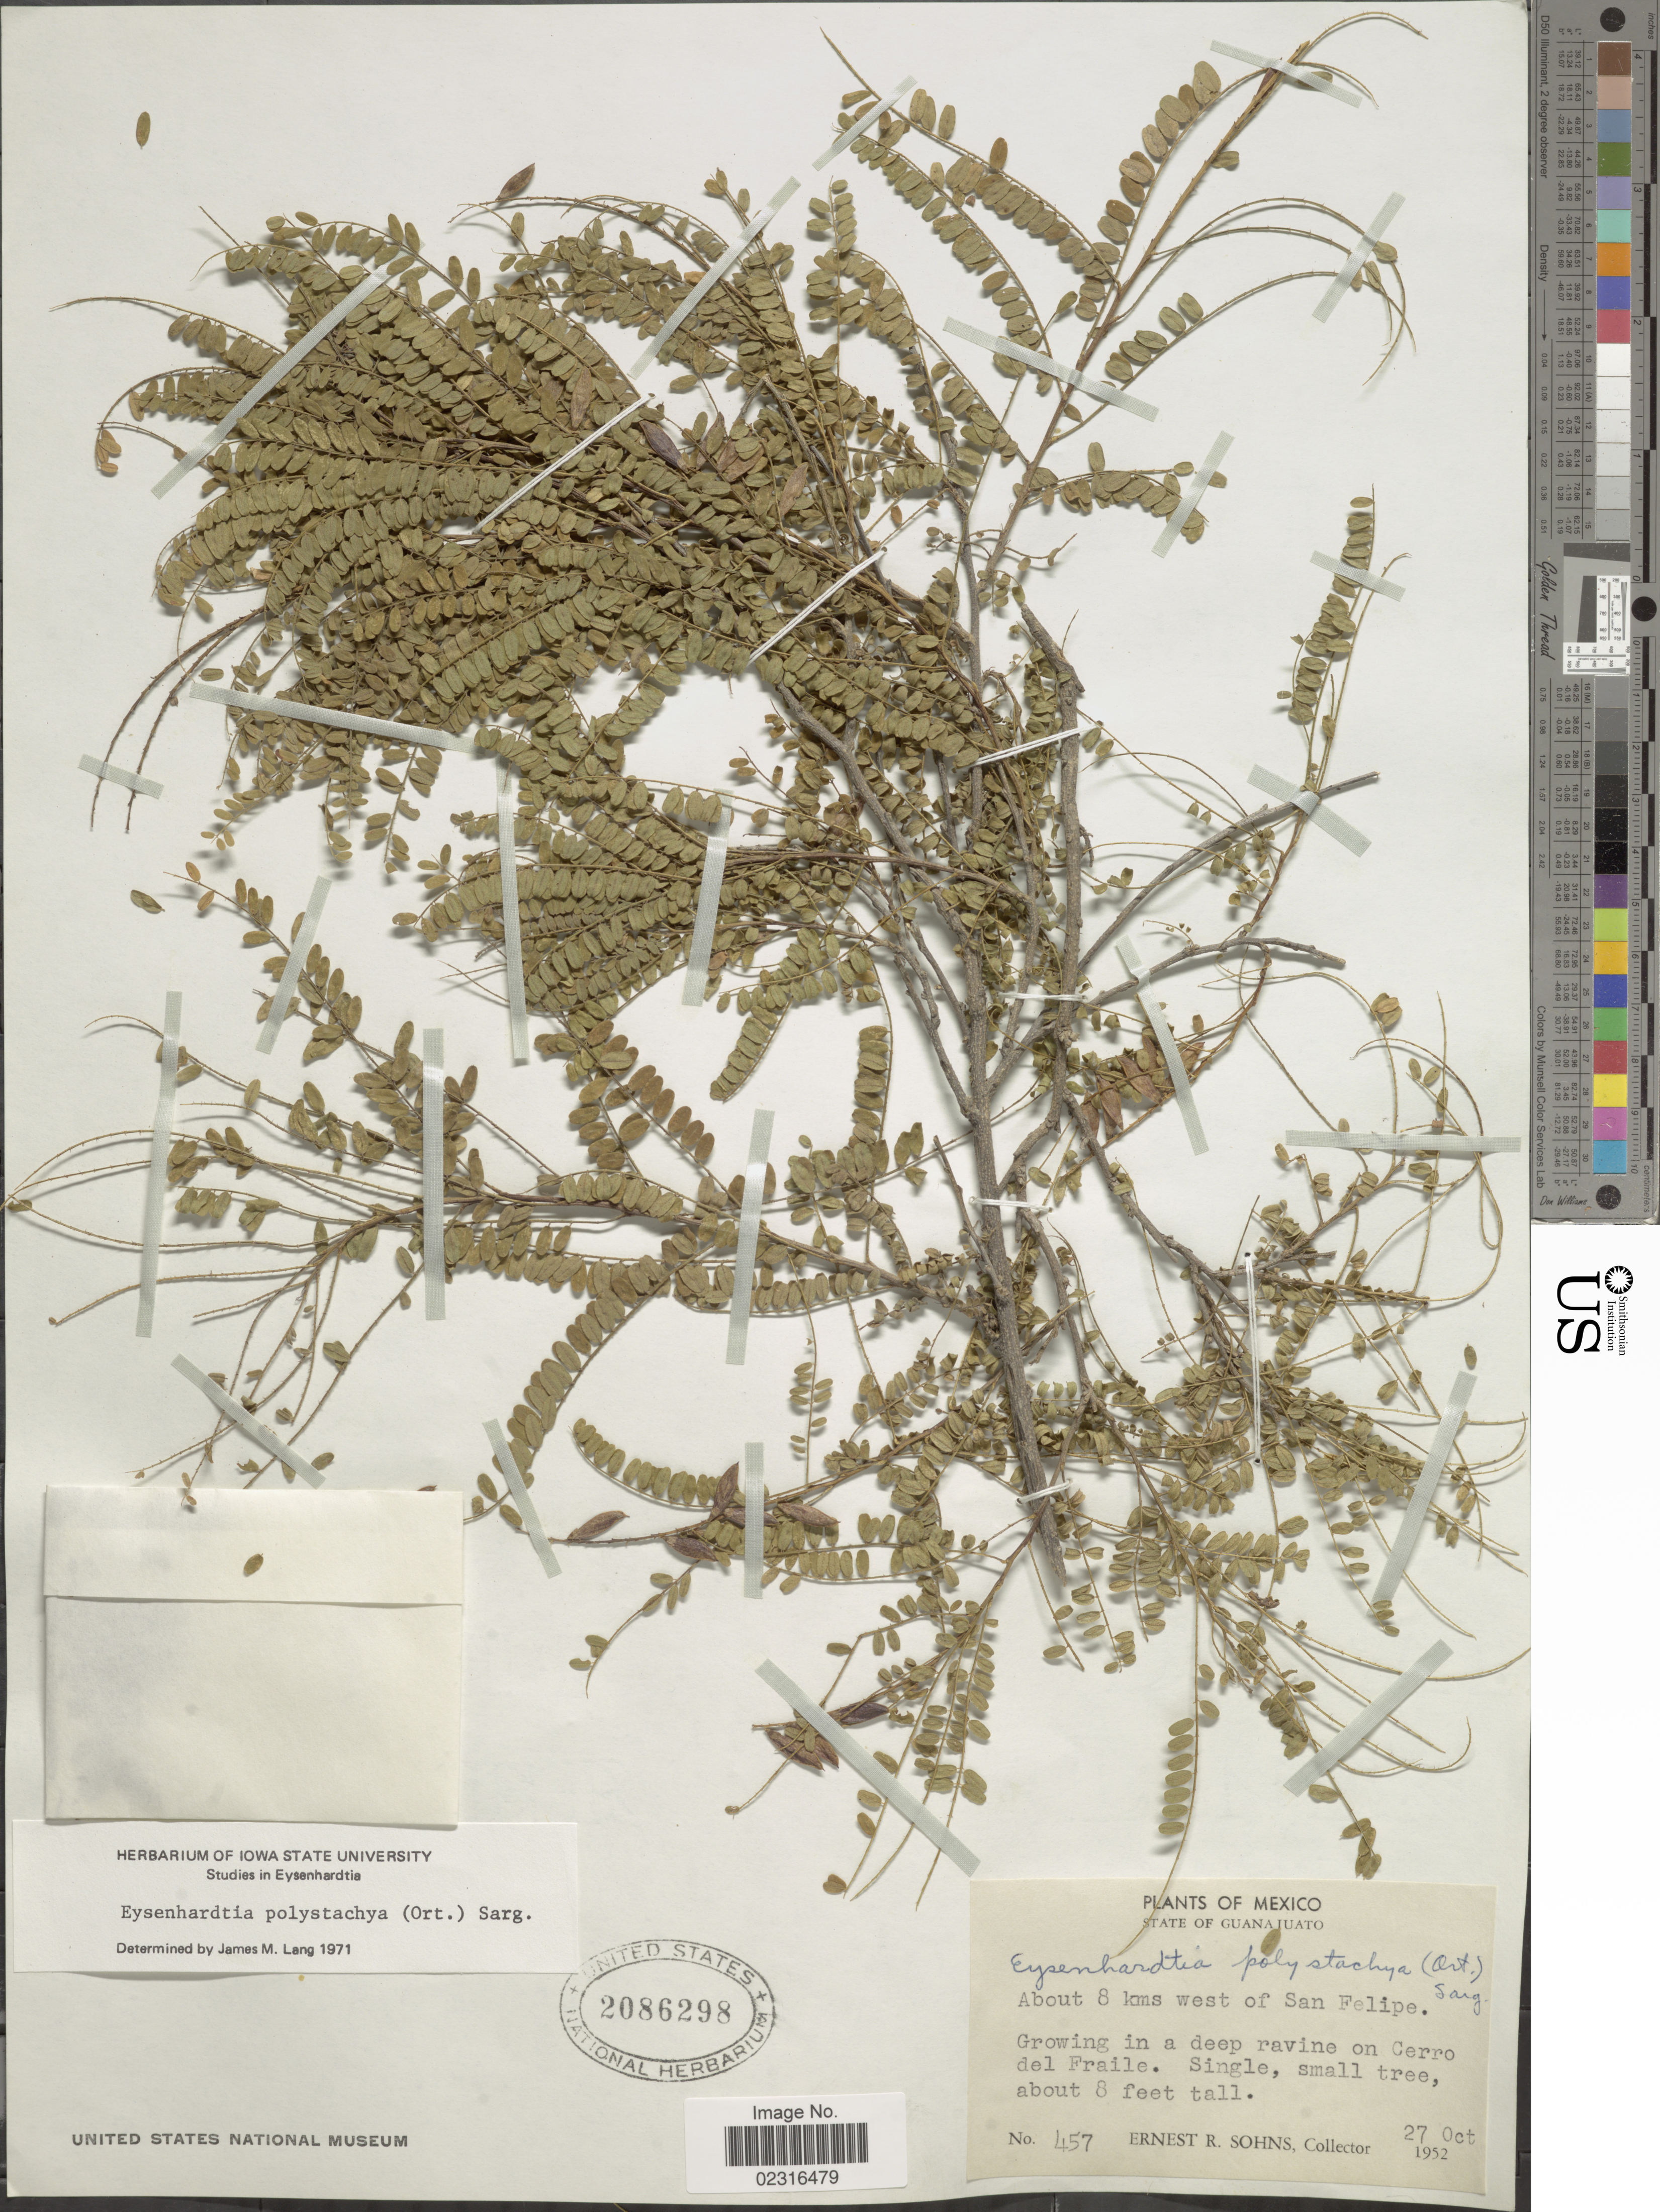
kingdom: Plantae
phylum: Tracheophyta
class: Magnoliopsida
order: Fabales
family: Fabaceae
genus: Eysenhardtia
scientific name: Eysenhardtia polystachya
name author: (Ortega) Sarg.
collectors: E. R. Sohns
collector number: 457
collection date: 1952-10-27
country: Mexico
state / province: Guanajuato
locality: About 6 kms west of San Felipe, growing in deep ravine on Cerro del Fraile.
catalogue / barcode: US 2086298